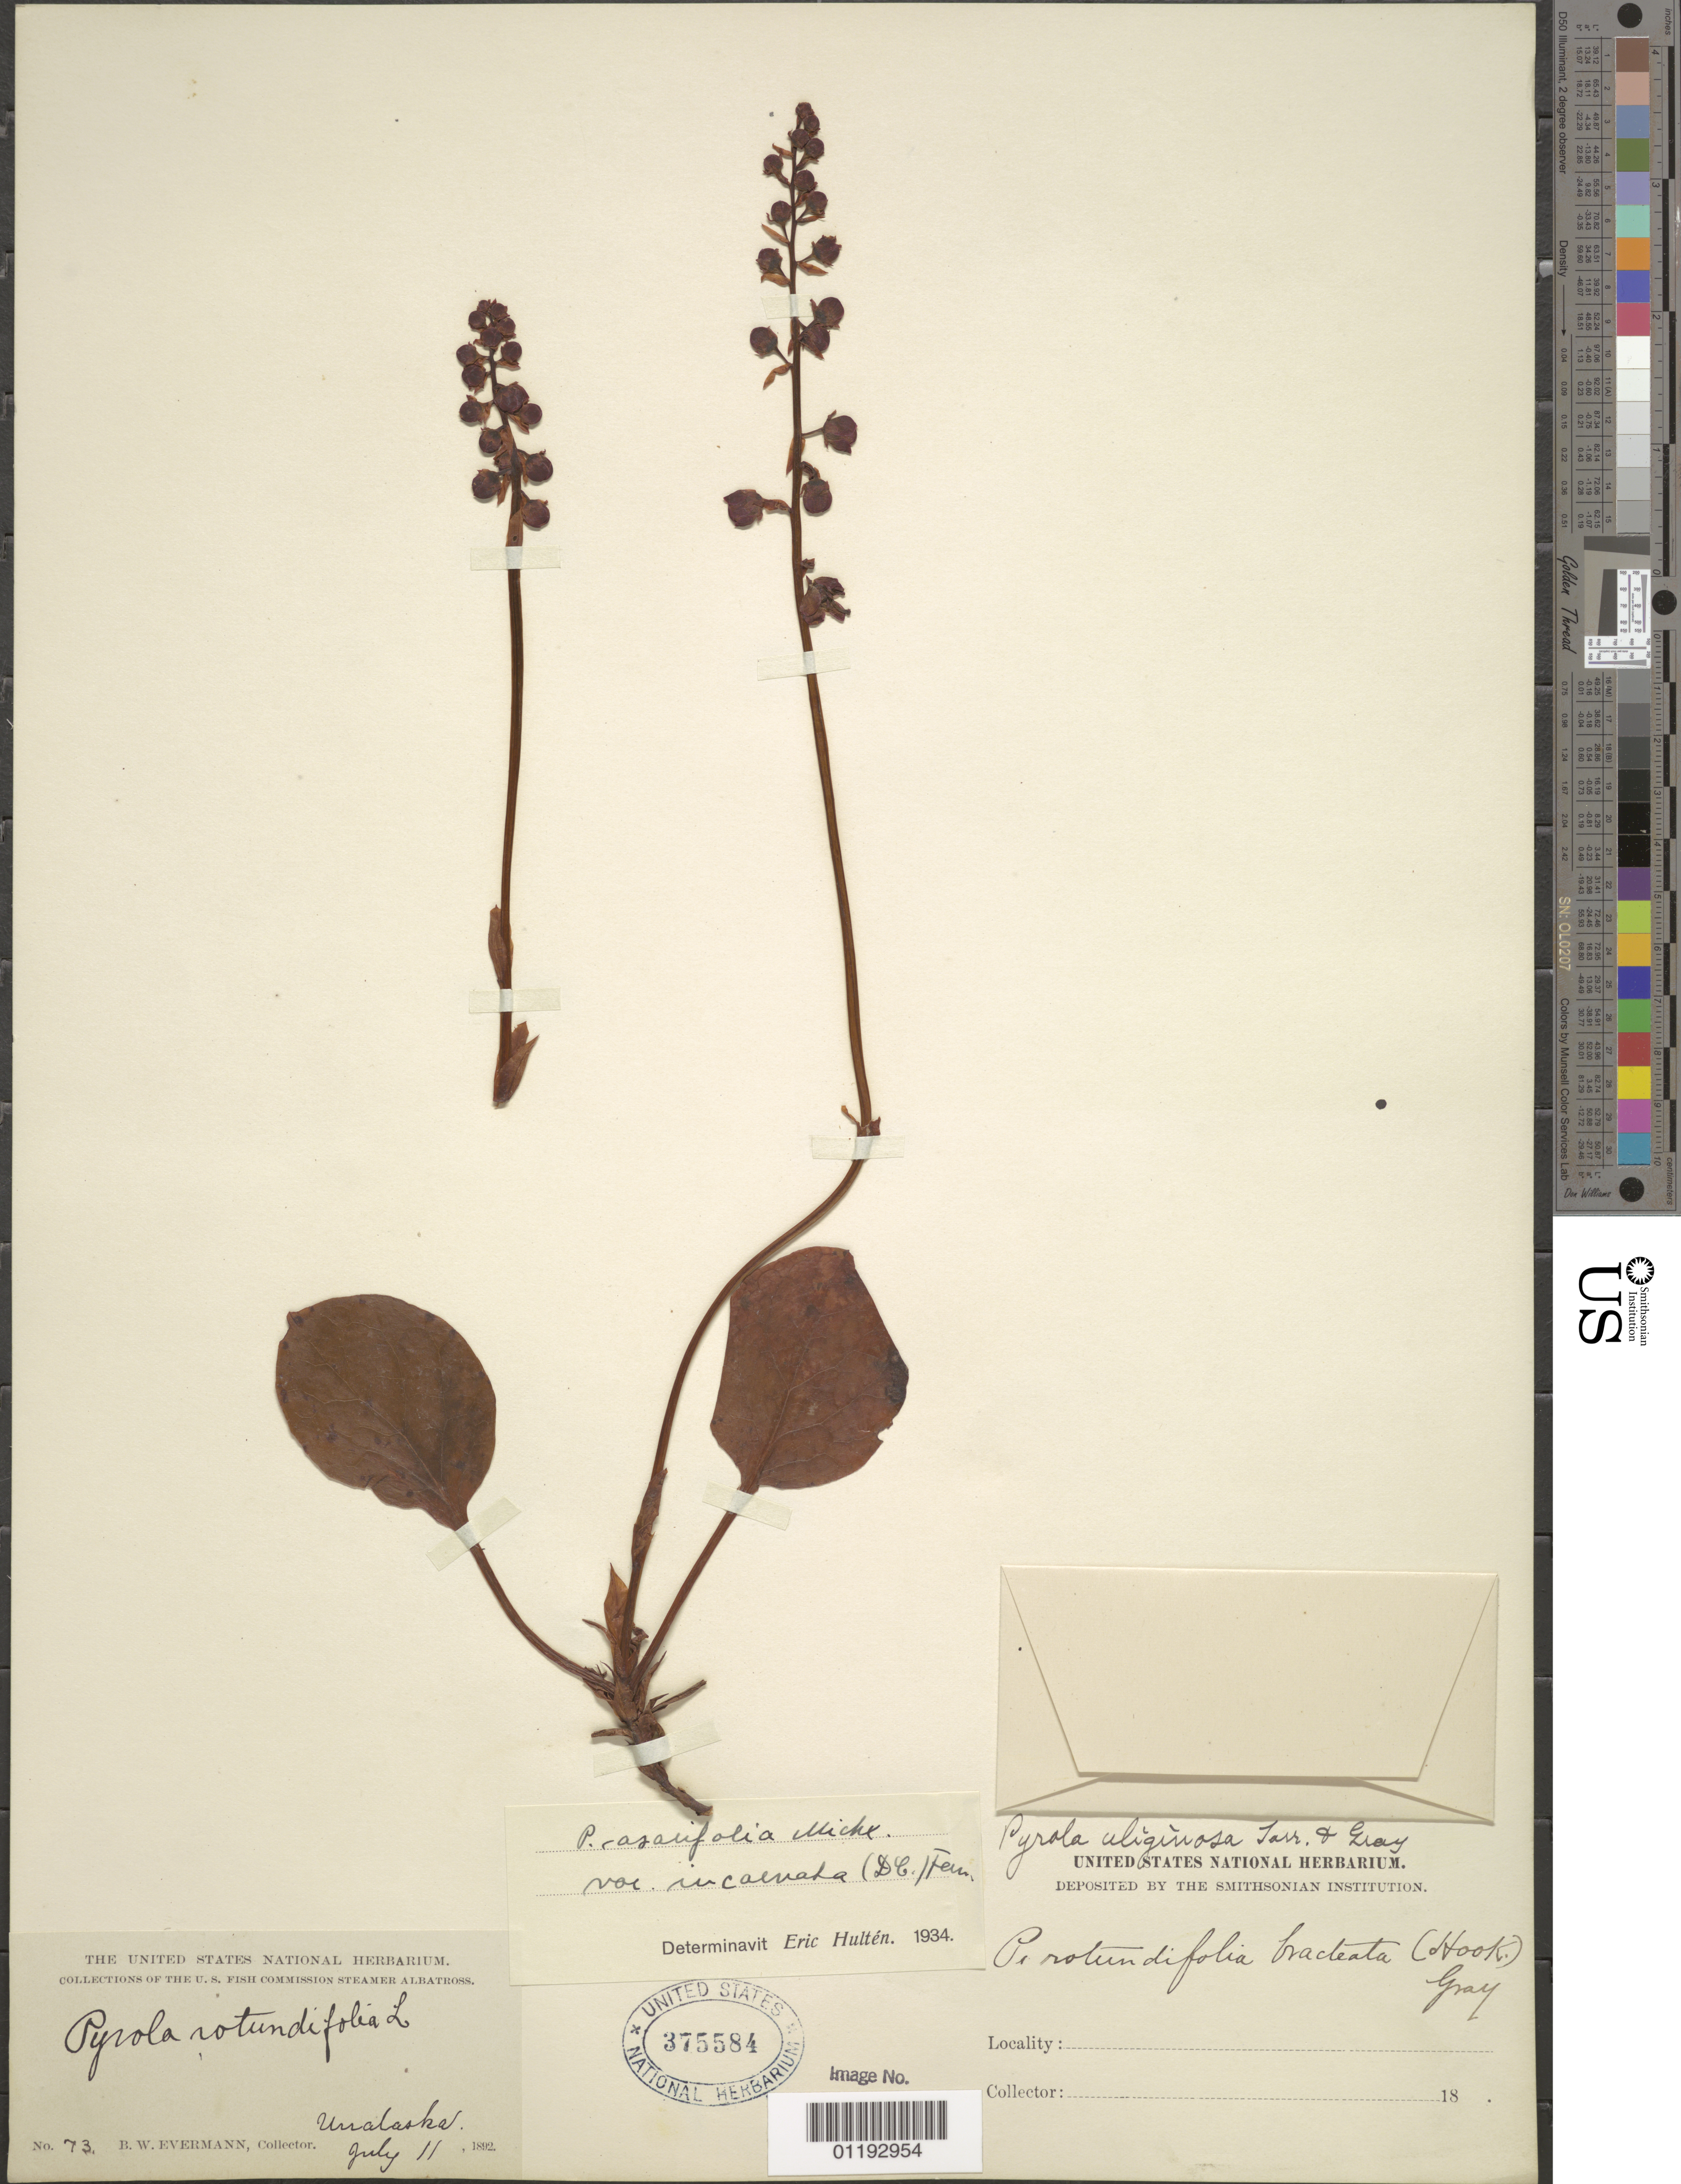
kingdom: Plantae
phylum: Tracheophyta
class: Magnoliopsida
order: Ericales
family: Ericaceae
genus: Pyrola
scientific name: Pyrola asarifolia var. incarnata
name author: (DC.) Fernald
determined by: Hultén, [O.] Eric G.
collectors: B. W. Evermann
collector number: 73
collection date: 1892-07-11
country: United States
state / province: Alaska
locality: Unalaska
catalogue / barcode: US 375584